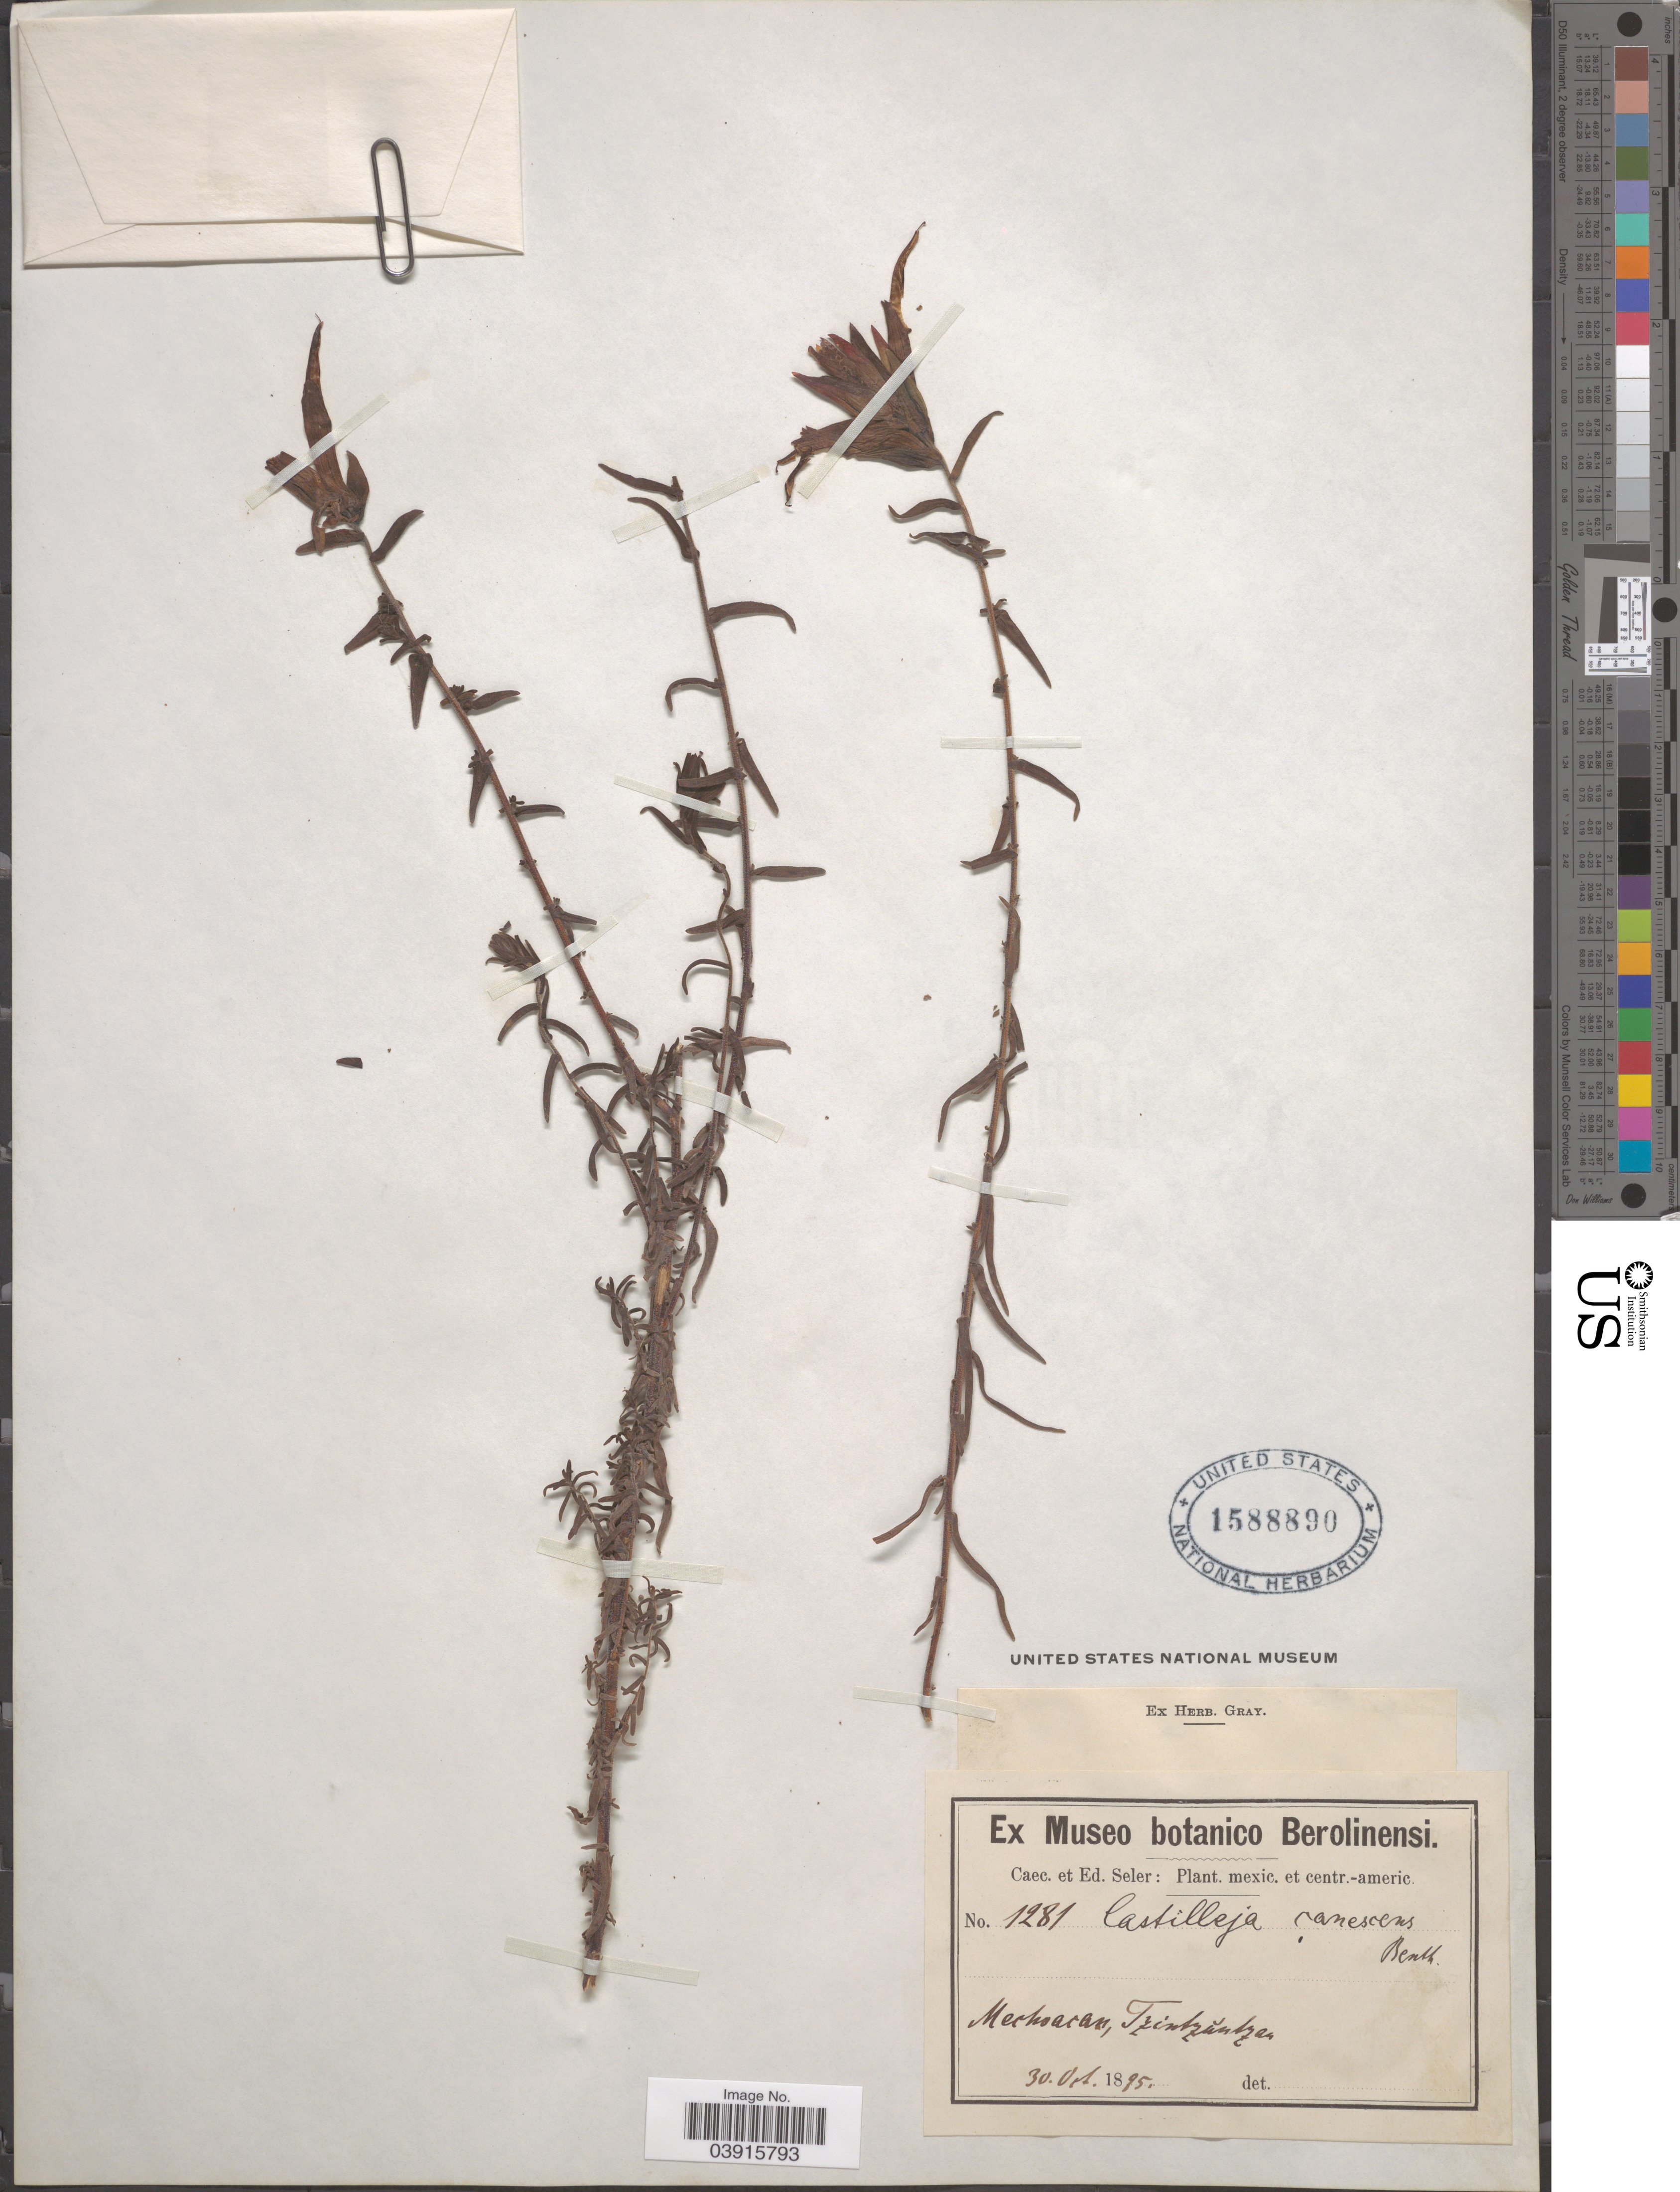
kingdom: Plantae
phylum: Tracheophyta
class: Magnoliopsida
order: Lamiales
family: Orobanchaceae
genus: Castilleja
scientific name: Castilleja tenuiflora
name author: Benth.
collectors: C. Seler & E. G. Seler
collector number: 1281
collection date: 1895-10-30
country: Mexico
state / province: Michoacán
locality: Mechoacan, Tzintzuntzan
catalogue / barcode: US 1588890